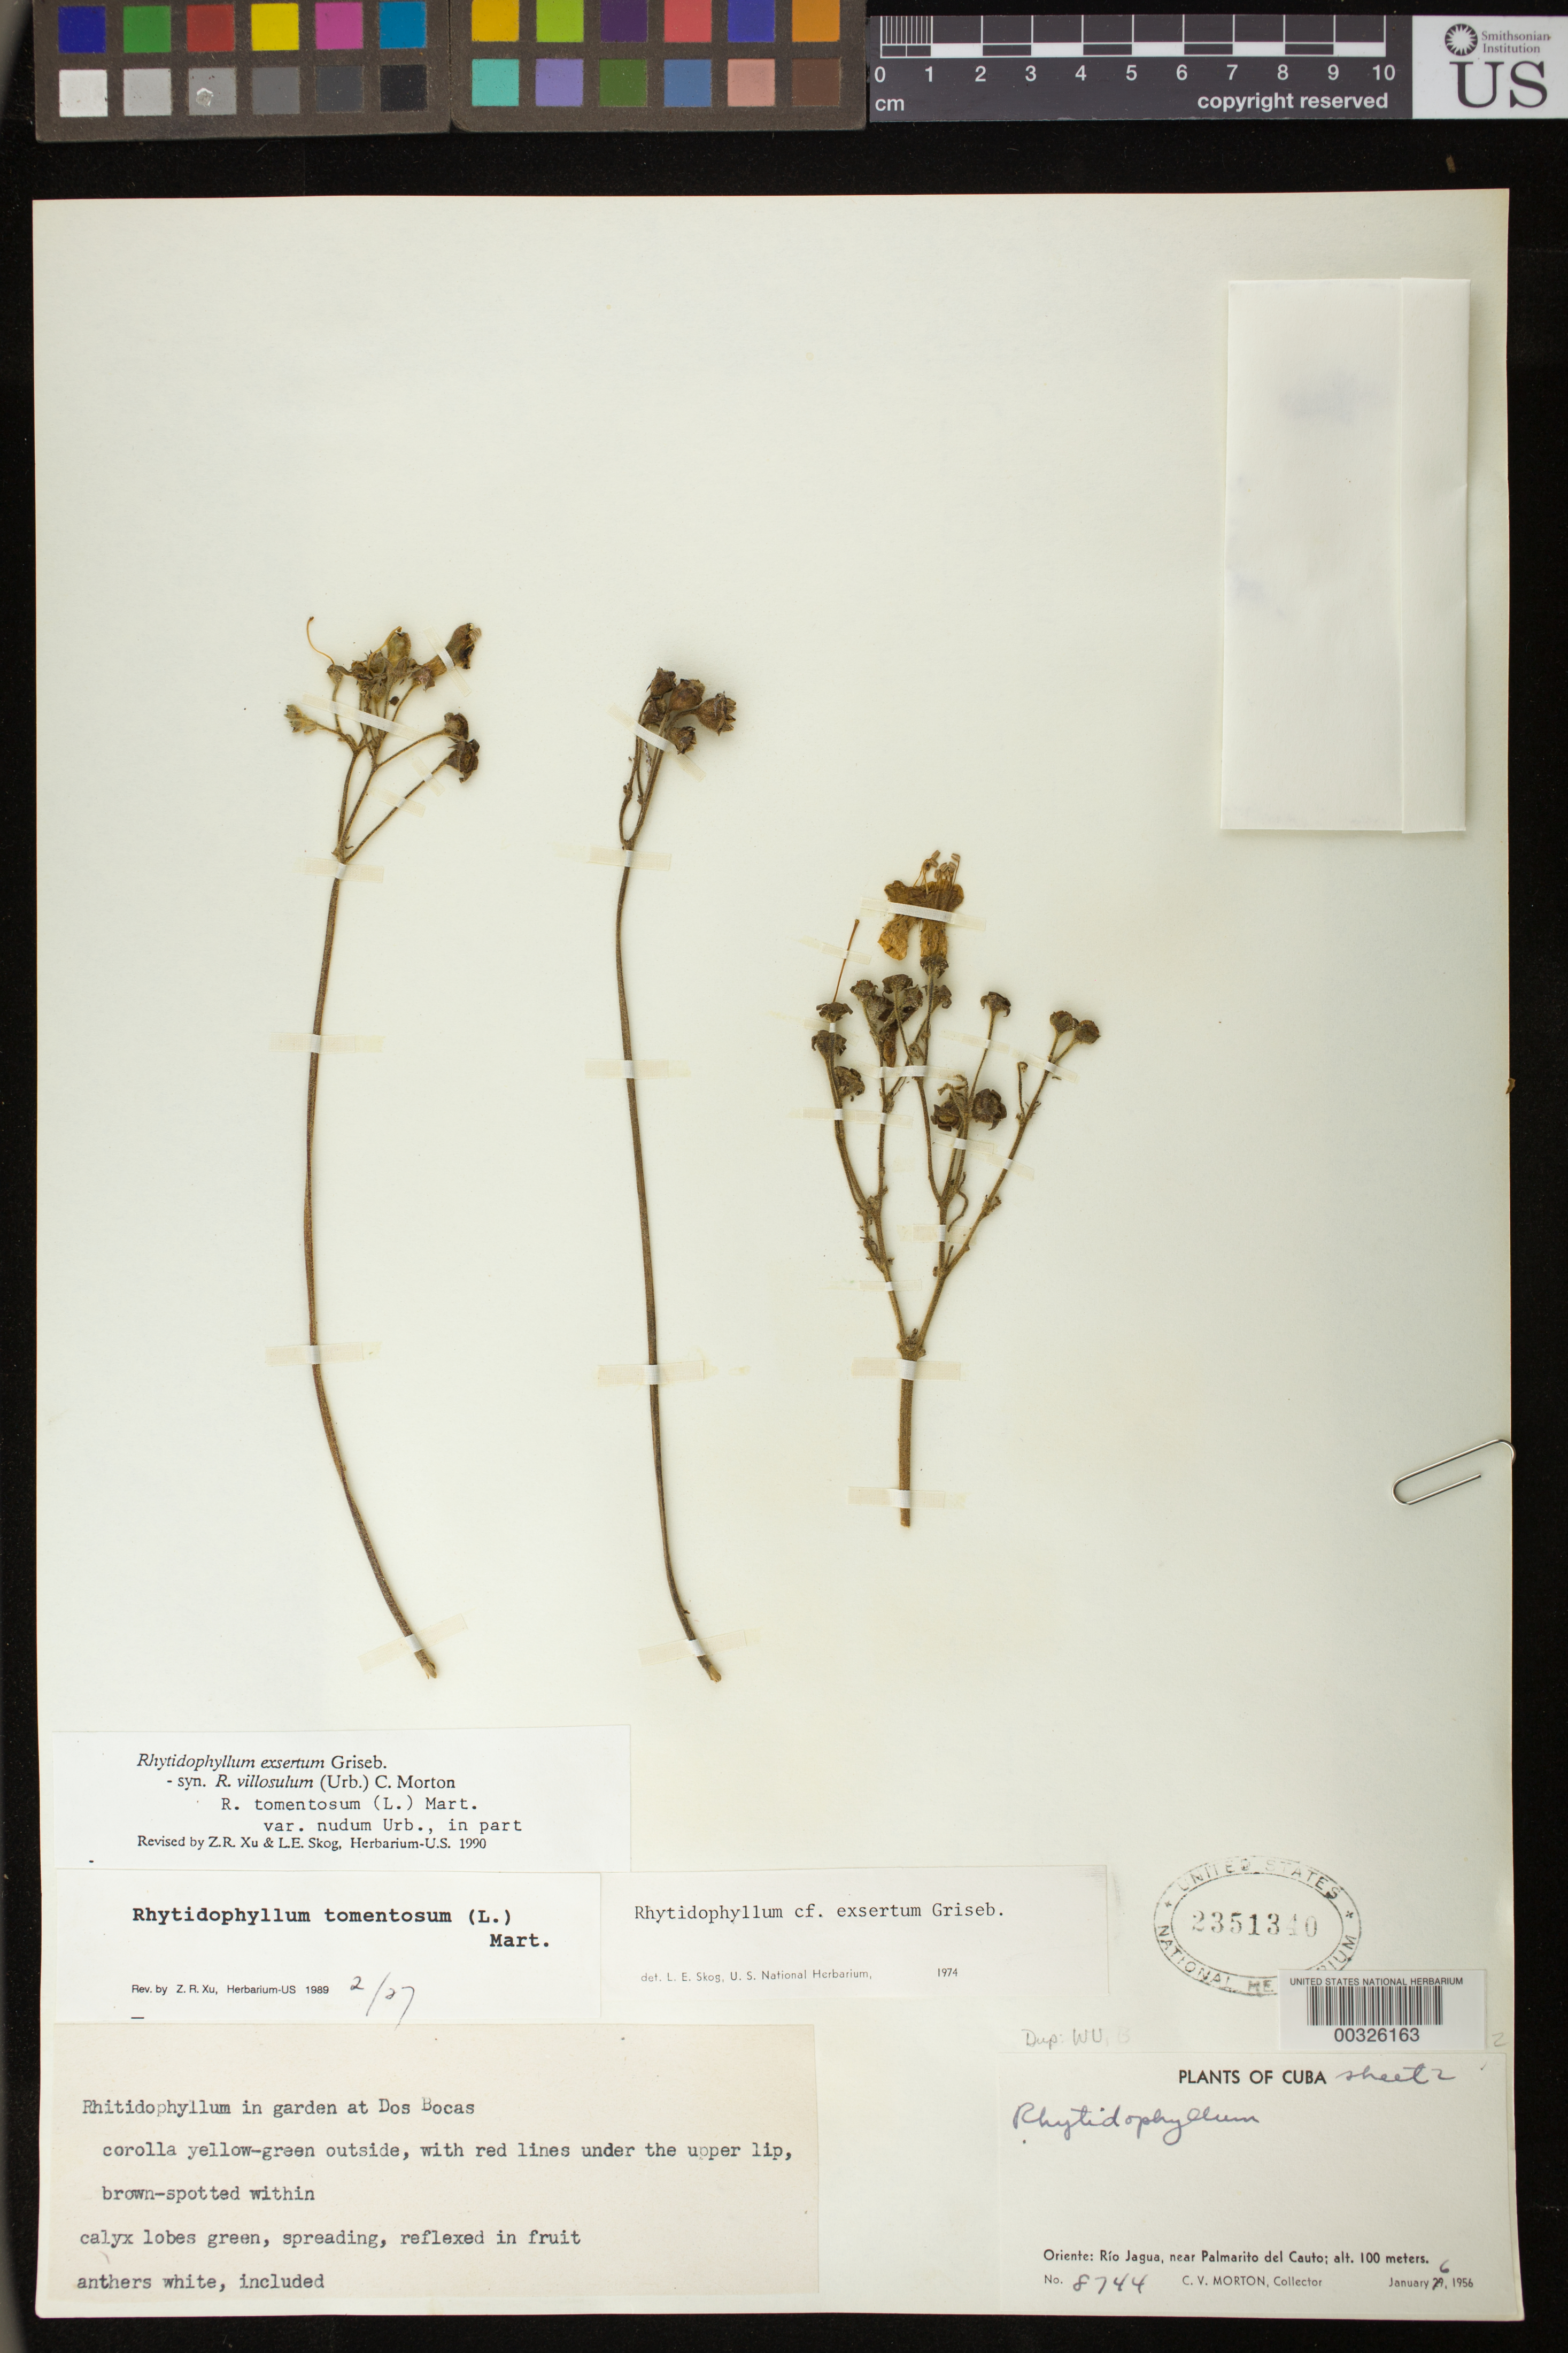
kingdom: Plantae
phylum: Tracheophyta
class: Magnoliopsida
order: Lamiales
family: Gesneriaceae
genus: Rhytidophyllum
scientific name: Rhytidophyllum exsertum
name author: Griseb.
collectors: C. V. Morton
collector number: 8744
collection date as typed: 06 Jan 1956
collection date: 1956-01-06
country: Cuba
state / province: Oriente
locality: In garden at Dos Bocas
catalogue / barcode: US 2351340